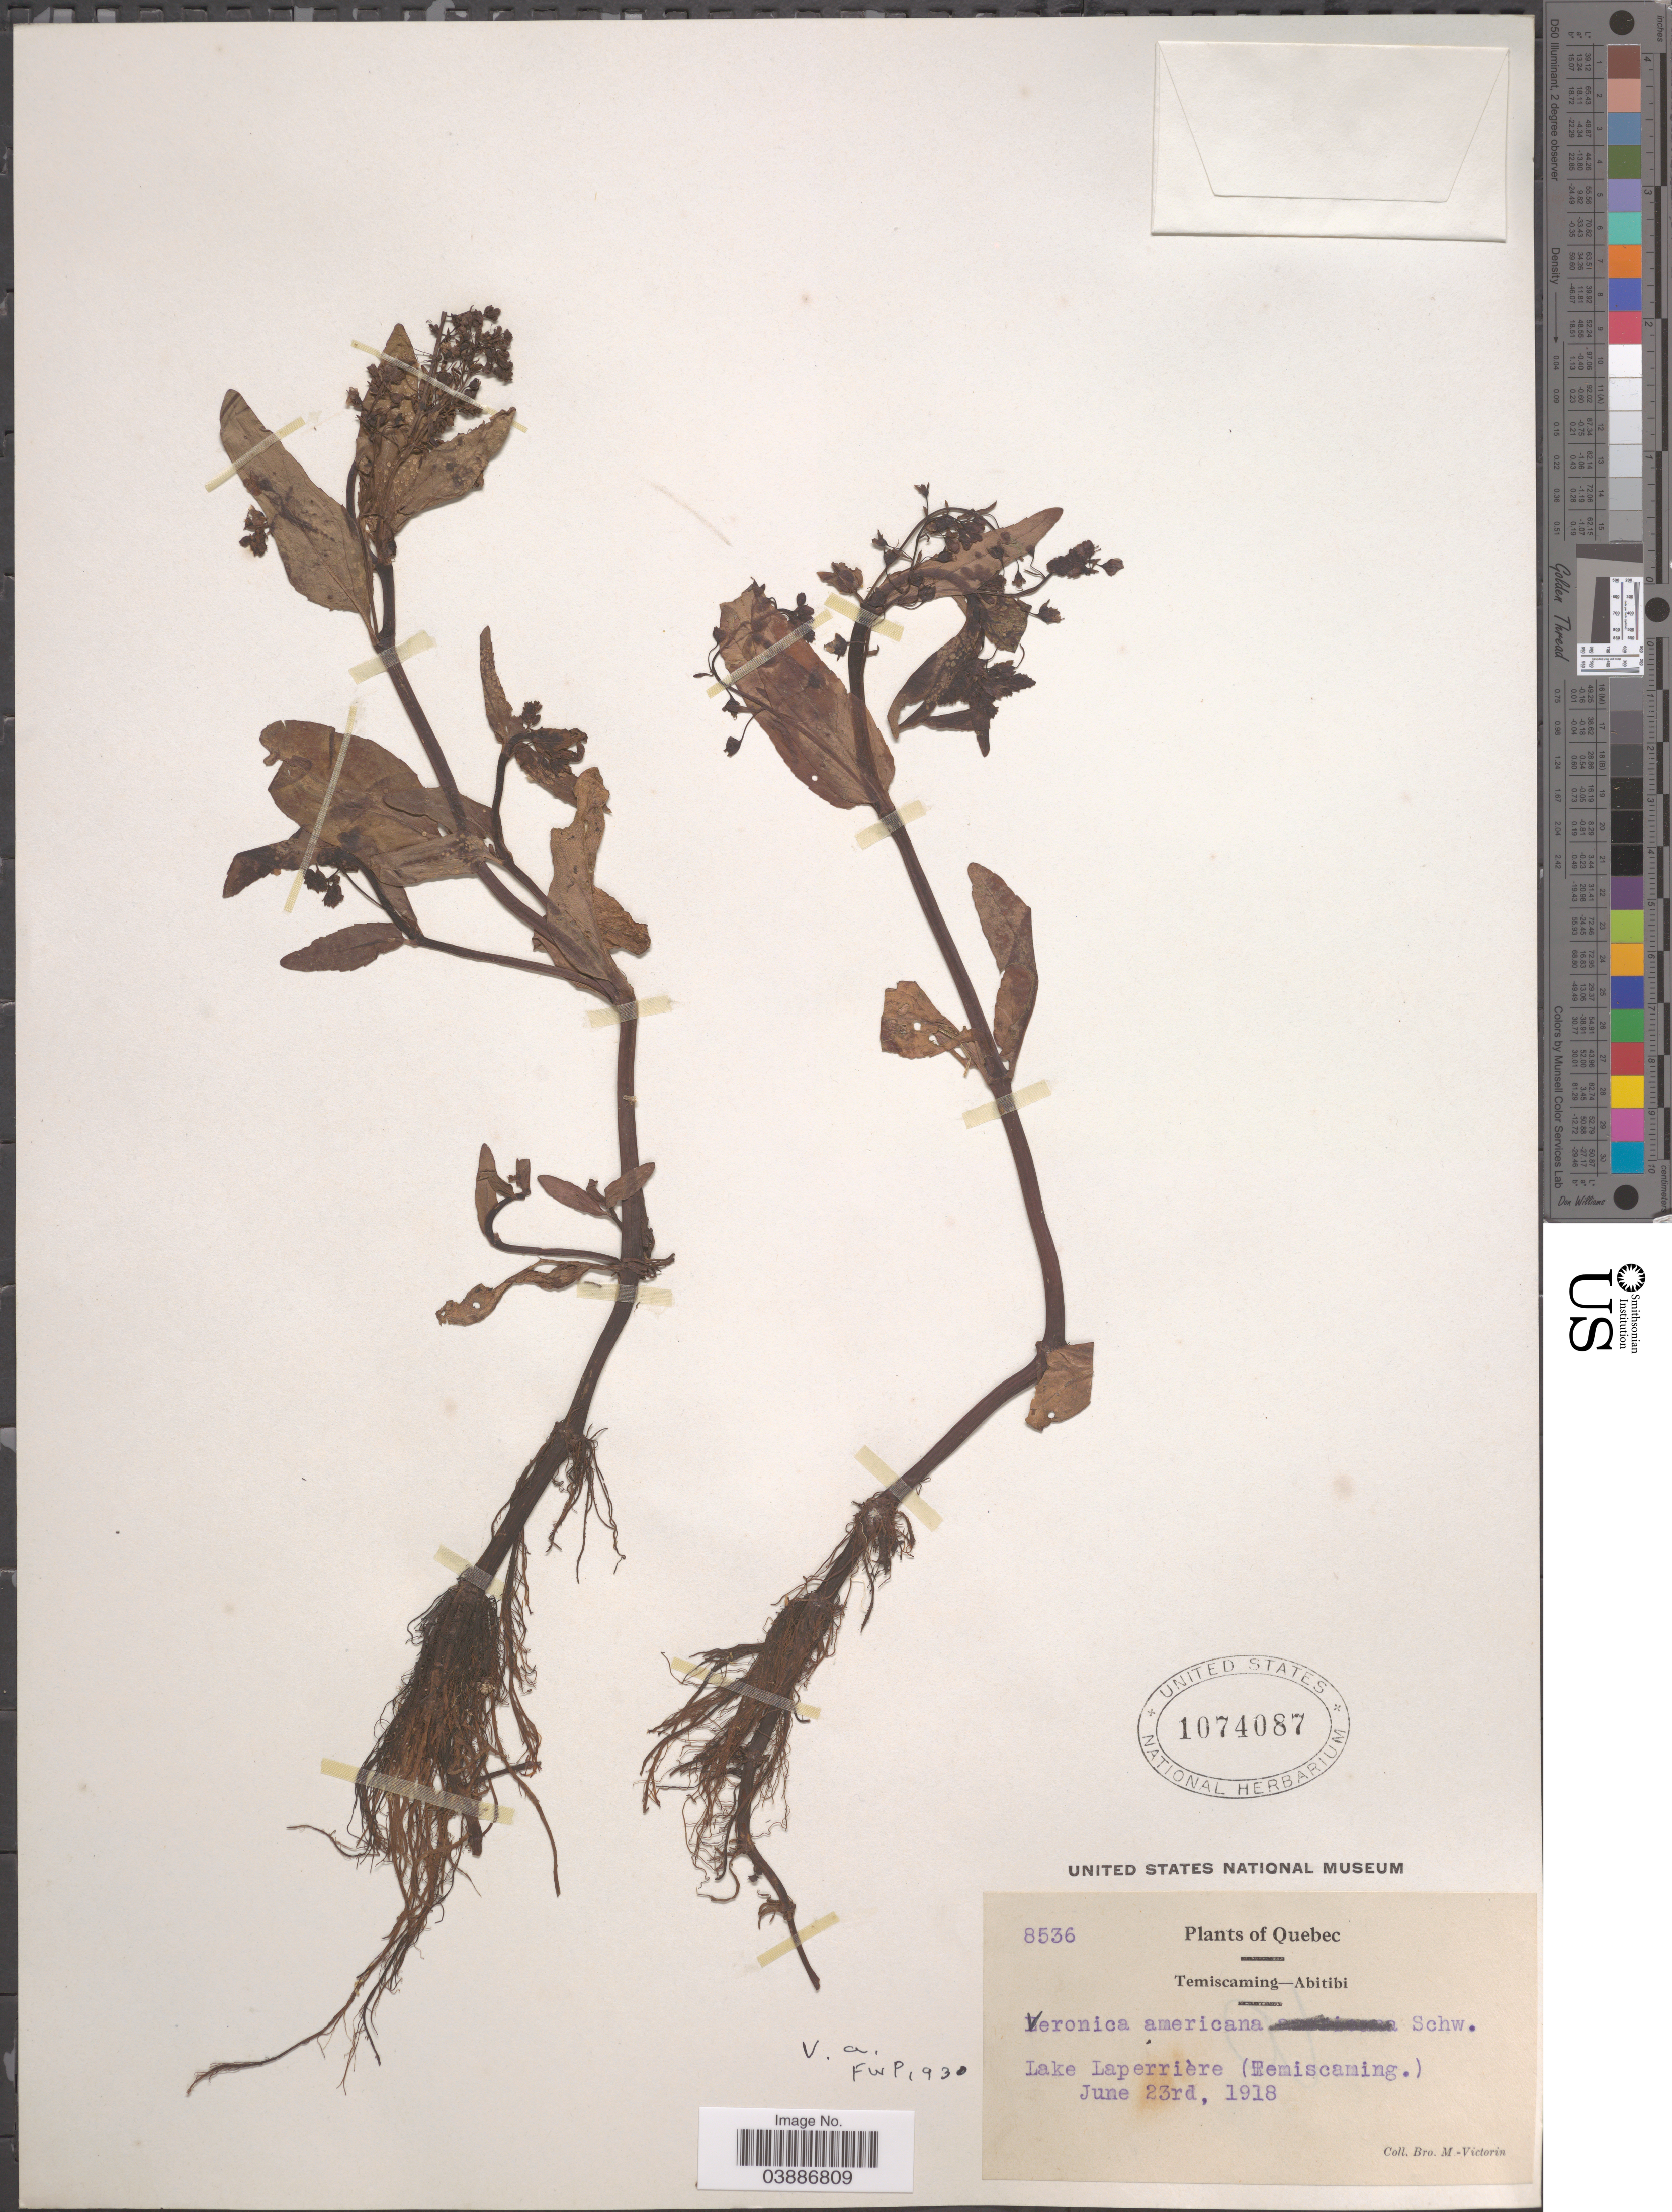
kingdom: Plantae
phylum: Tracheophyta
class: Magnoliopsida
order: Lamiales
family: Plantaginaceae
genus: Veronica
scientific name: Veronica americana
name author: Schwein. ex Benth.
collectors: Fr. Marie-Victorin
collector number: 8536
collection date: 1918-06-23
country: Canada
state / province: Quebec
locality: Temiscaming-Abitibi. Lake Laperrière (Temiscaming.).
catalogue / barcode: US 1074087